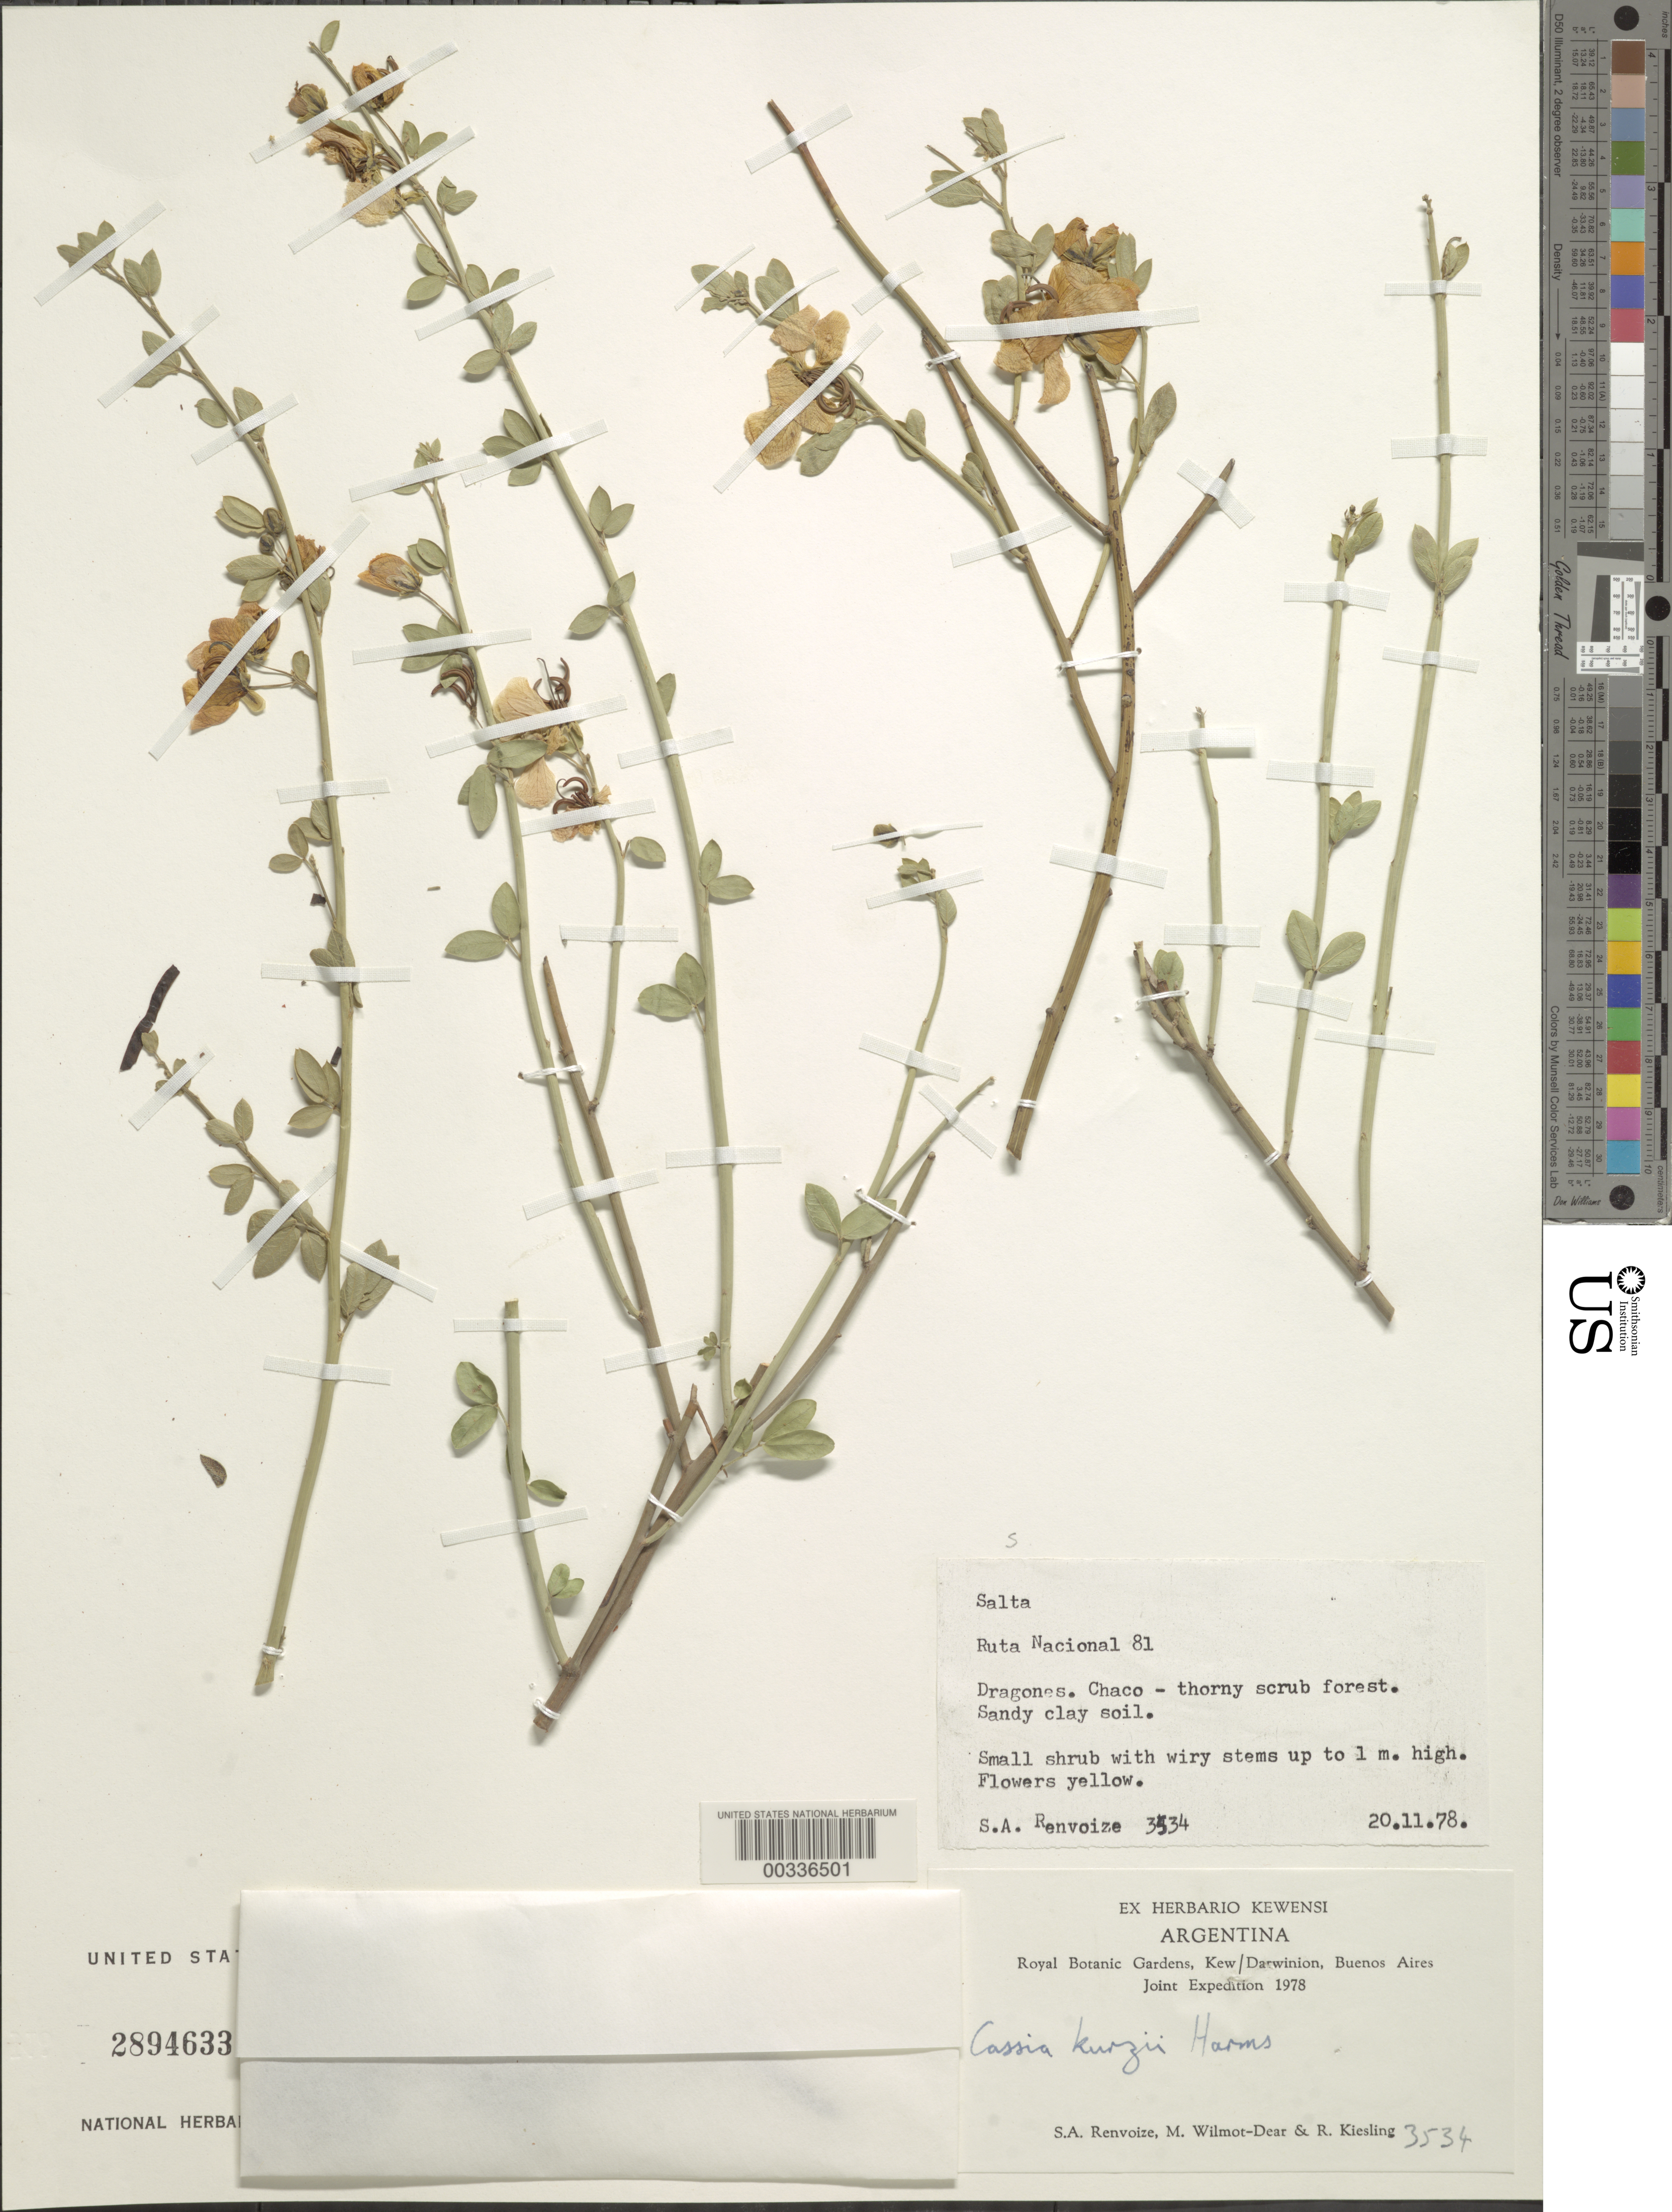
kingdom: Plantae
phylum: Tracheophyta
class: Magnoliopsida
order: Fabales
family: Fabaceae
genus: Senna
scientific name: Senna kurtzii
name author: (Harms) H.S. Irwin & Barneby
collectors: S. A. Renvoize, M. Wilmot-Dear & R. Kiesling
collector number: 3534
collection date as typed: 20 Nov 1978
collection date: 1978-11-20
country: Argentina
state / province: Salta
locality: Ruta Nacional 81; Dragones, Chaco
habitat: Thorny scrub forest; sandy clay soil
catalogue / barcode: US 2894633